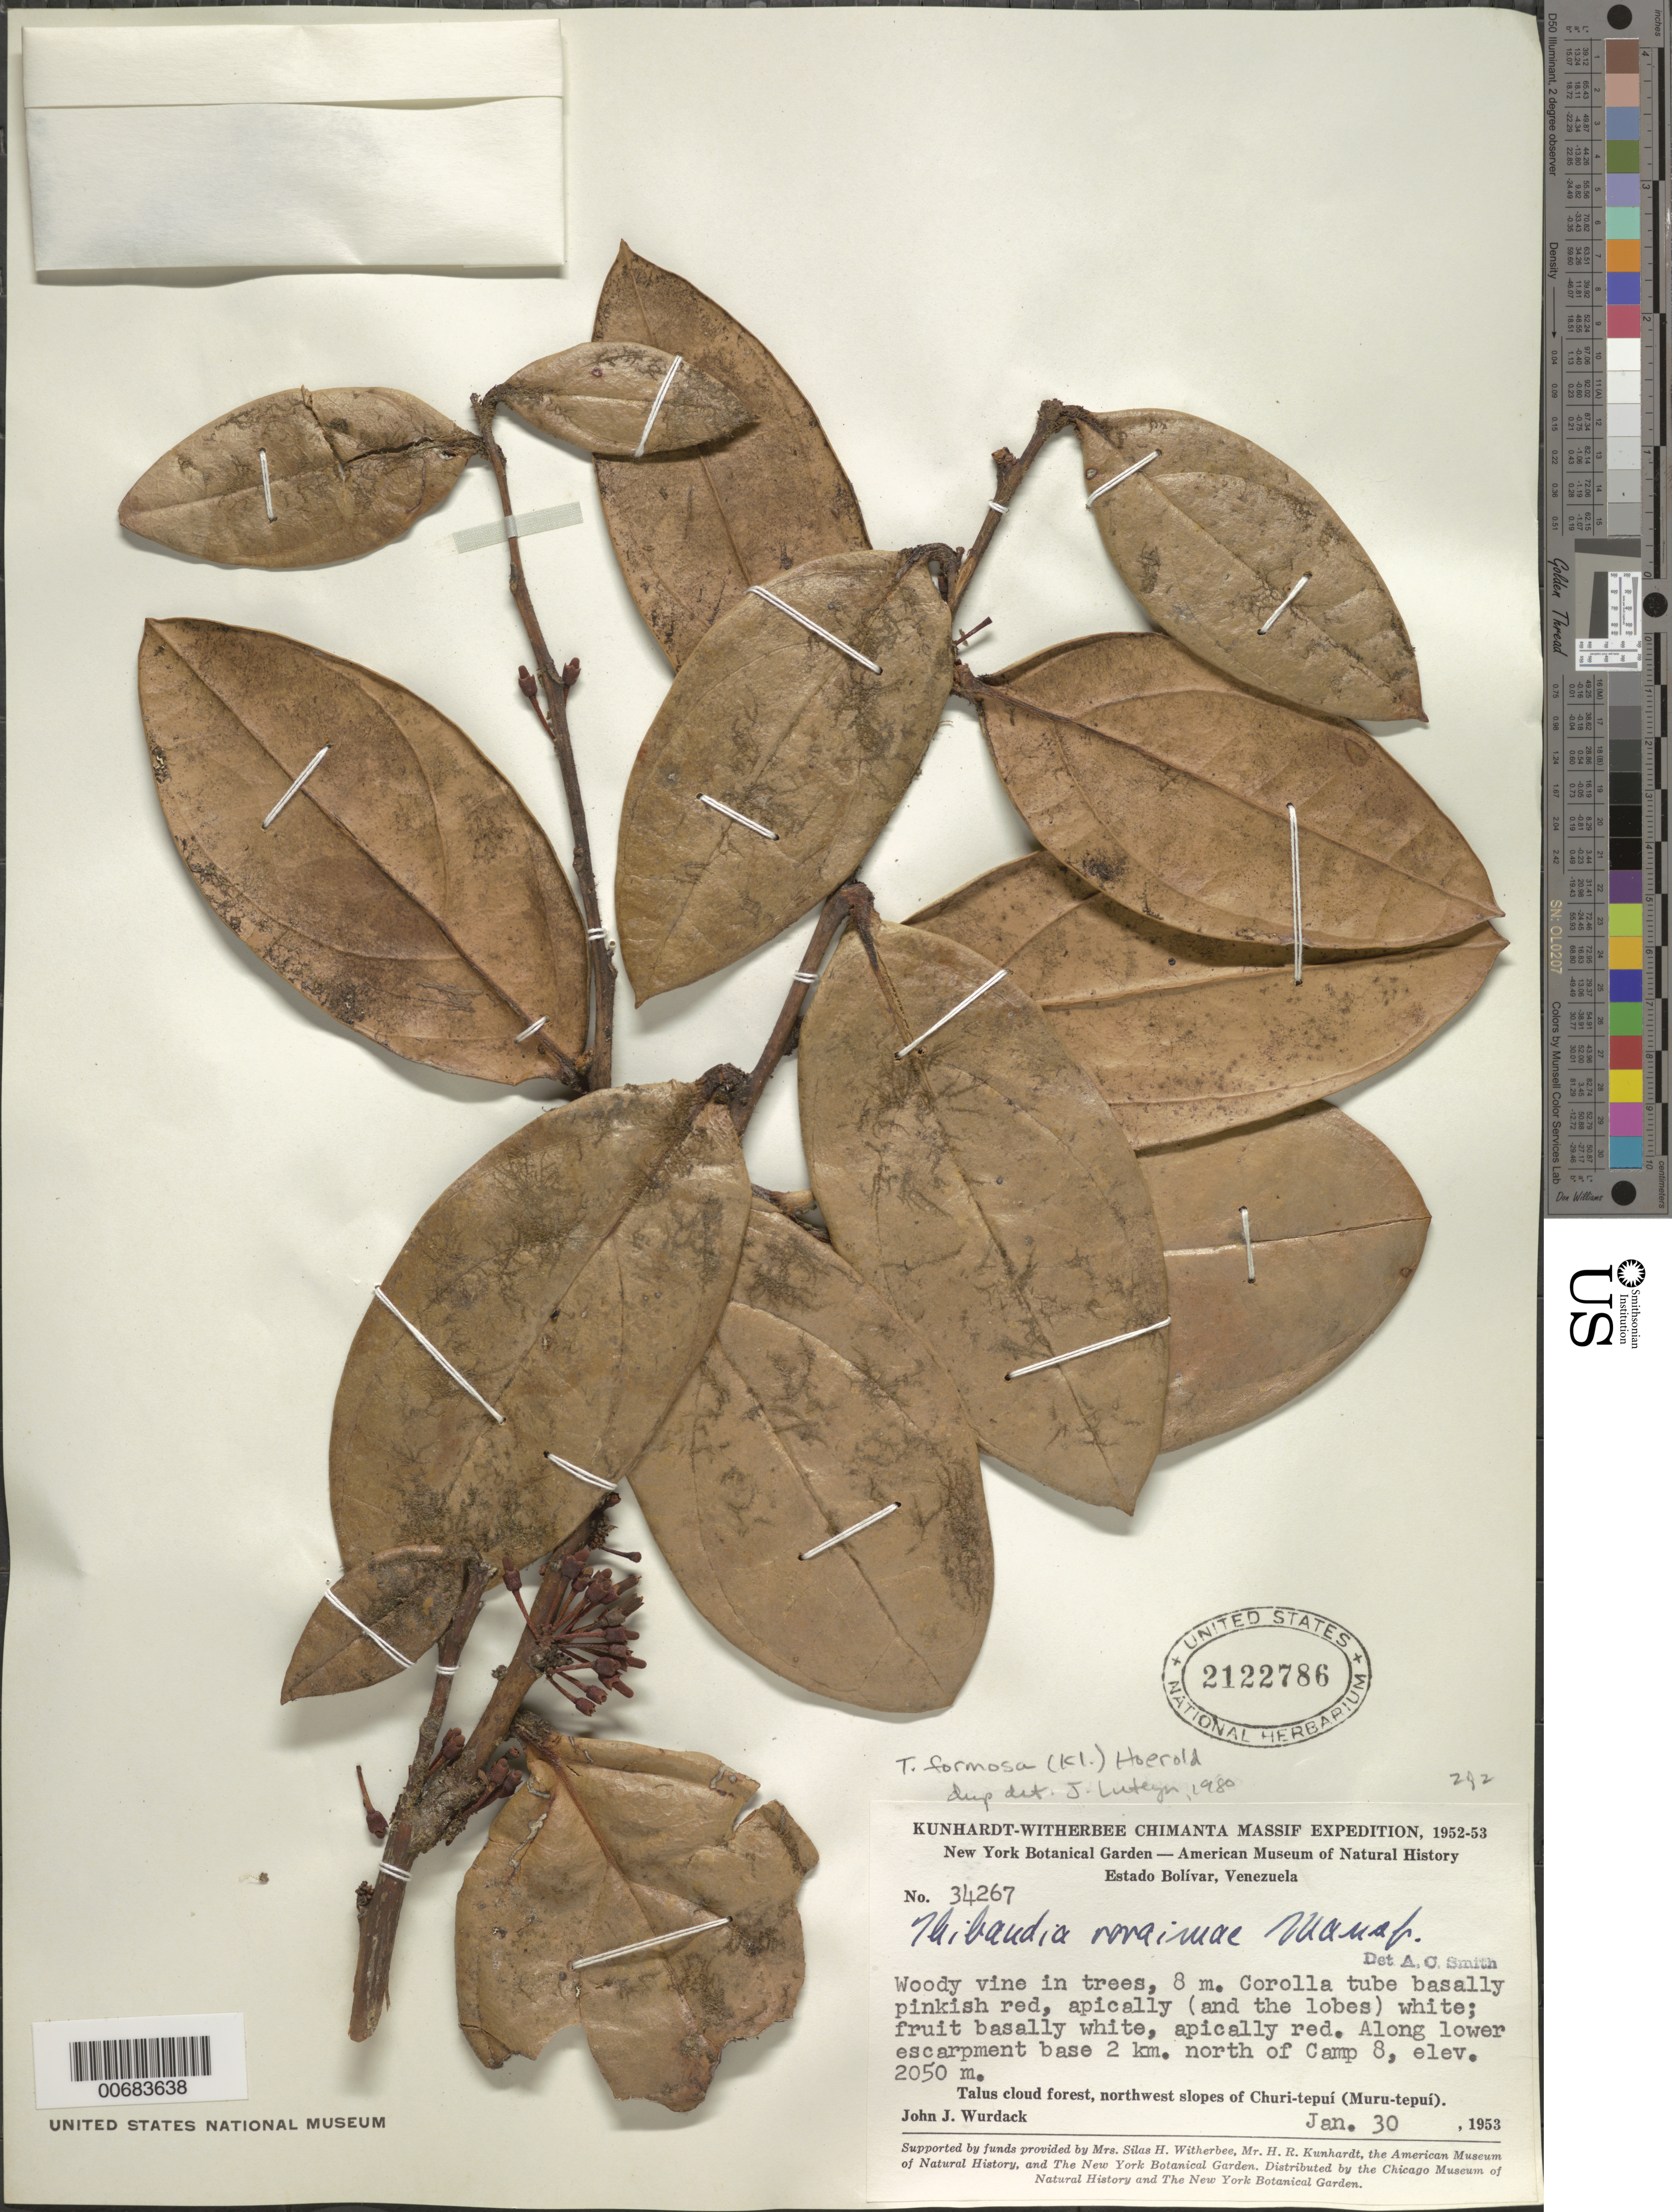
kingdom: Plantae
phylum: Tracheophyta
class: Magnoliopsida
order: Ericales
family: Ericaceae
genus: Thibaudia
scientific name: Thibaudia formosa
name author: (Klotzsch) Hoerold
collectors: J. J. Wurdack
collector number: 34267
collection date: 1953-01-30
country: Venezuela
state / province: Bolivar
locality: Along lower escarpment base 2 km. north of Camp 8. Talus cloud forest, northwest slopes of Churi-tepuí (Muru-tepuí).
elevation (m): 2050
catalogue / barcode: US 2122786